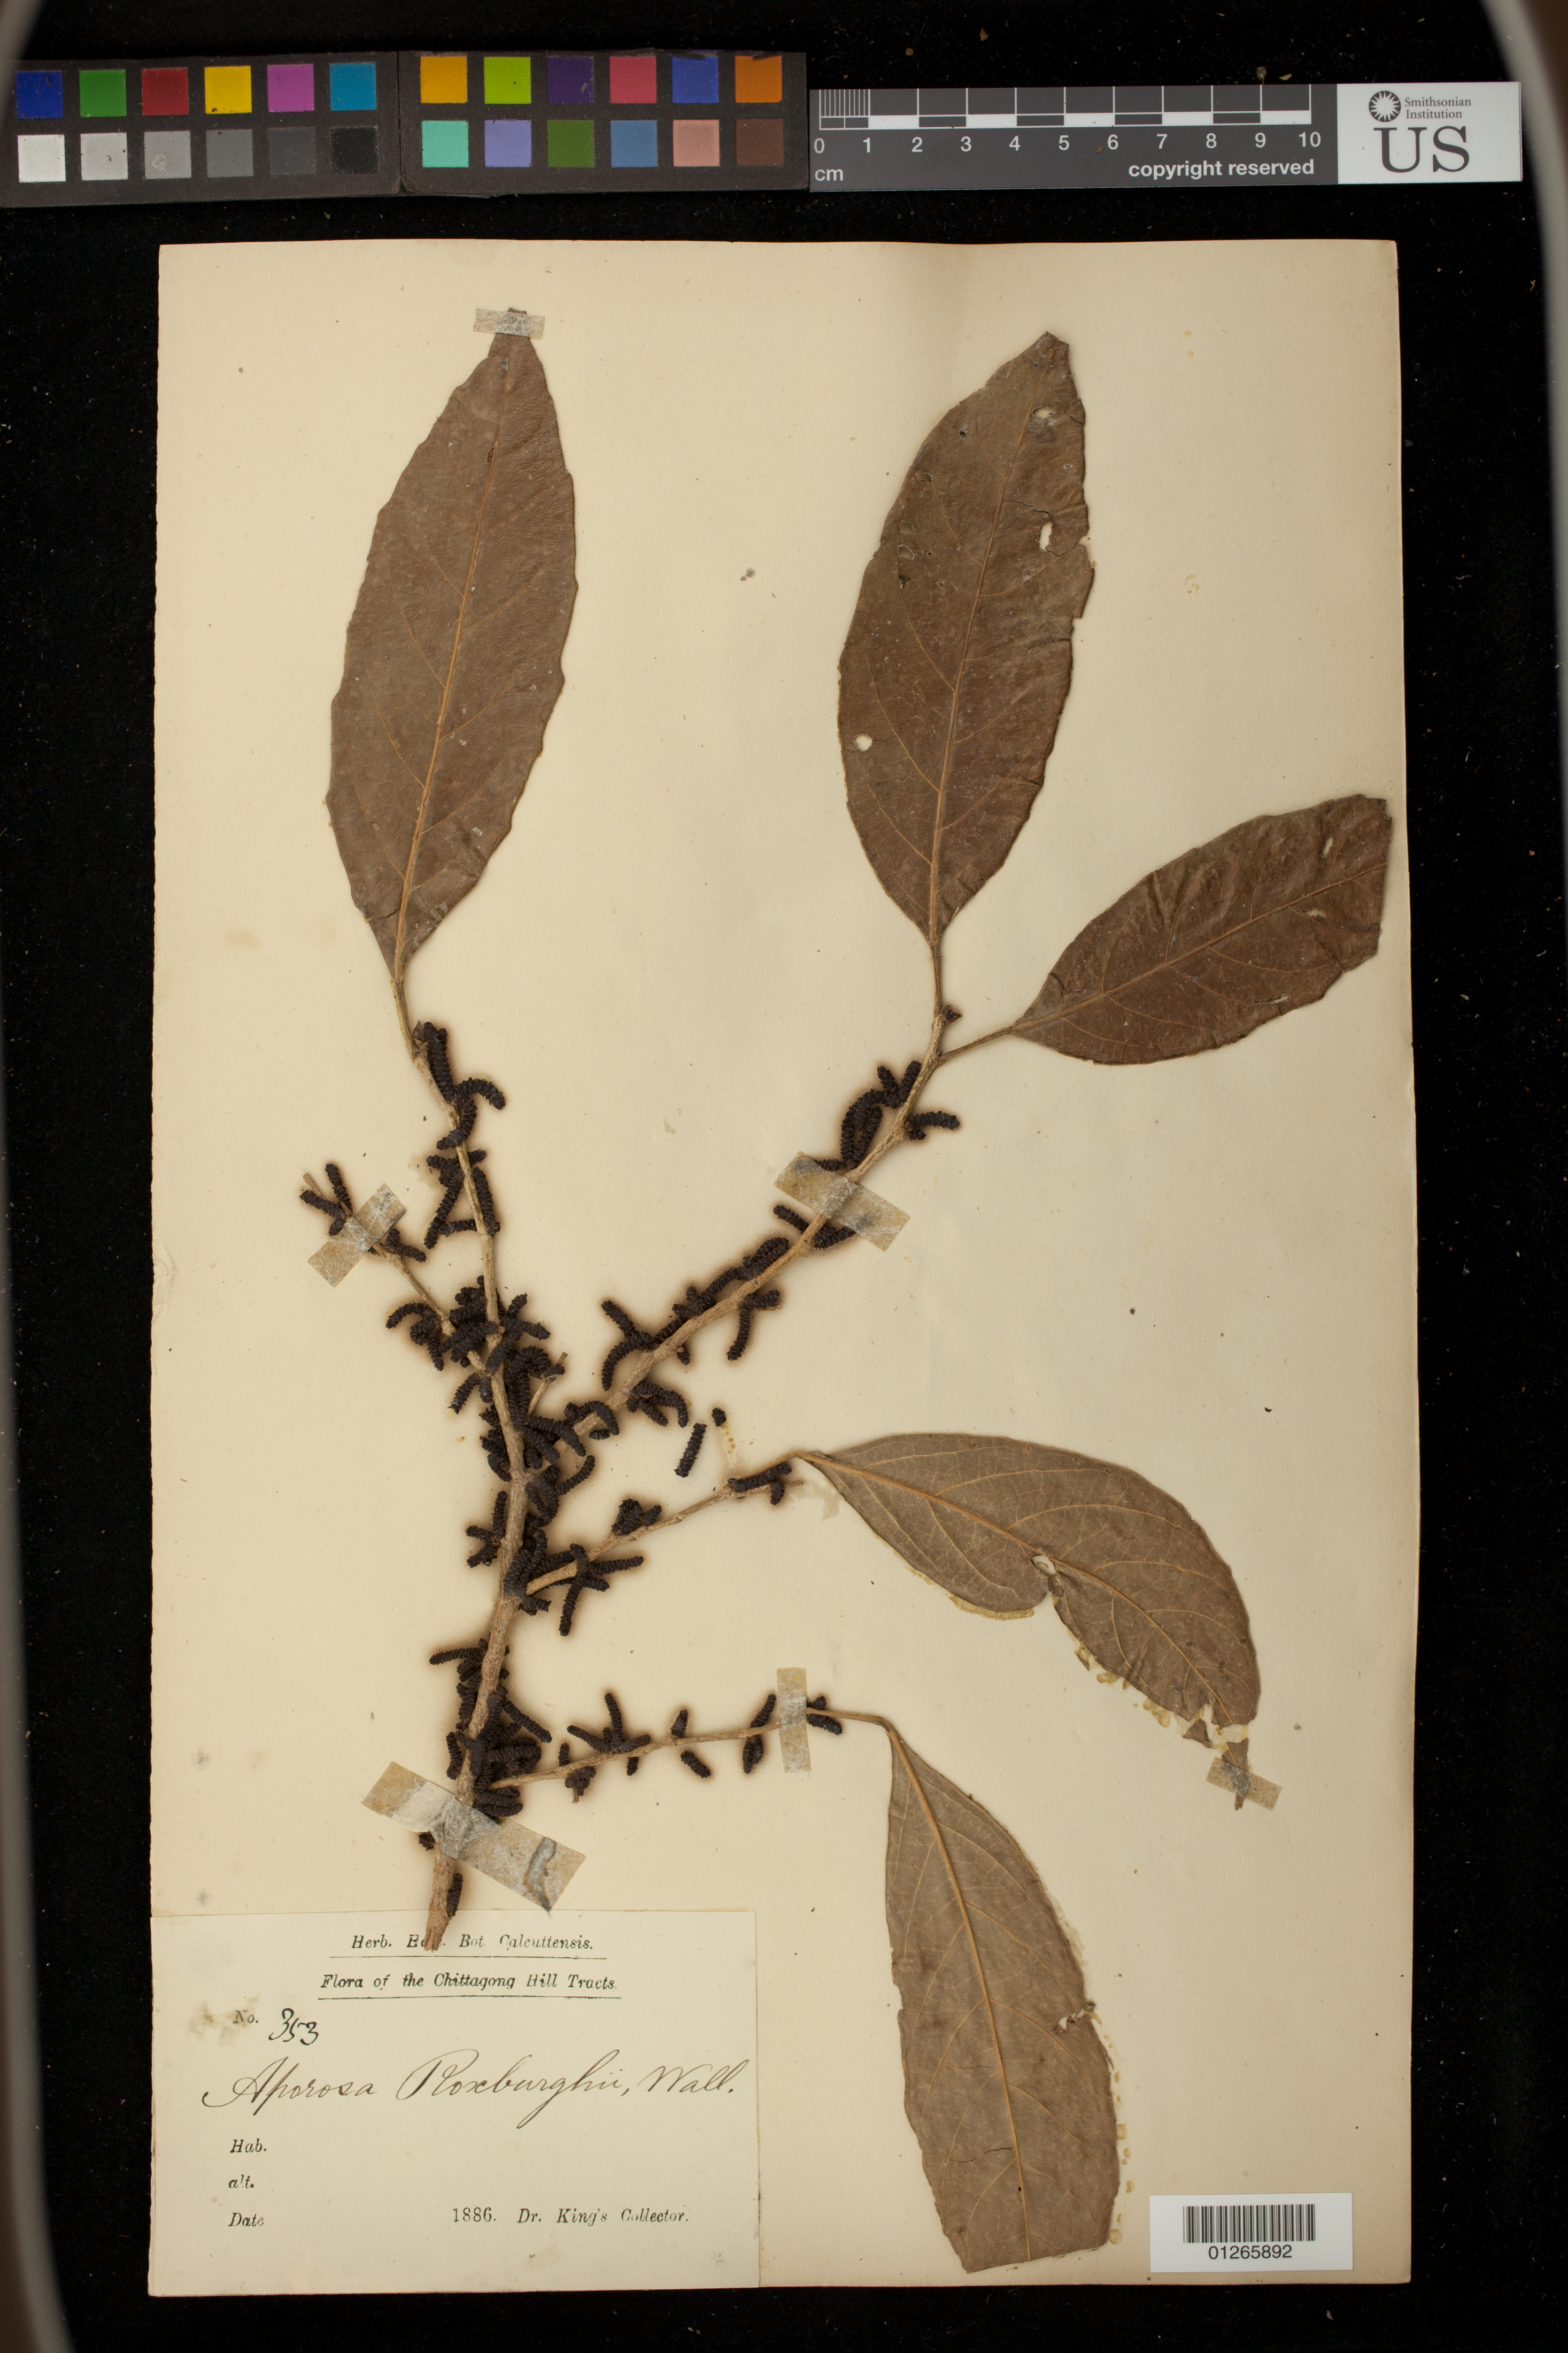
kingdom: Plantae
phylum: Tracheophyta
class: Magnoliopsida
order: Malpighiales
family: Phyllanthaceae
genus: Aporosa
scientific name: Aporosa octandra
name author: (Buch.-Ham. & D. Don) Vickery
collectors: King, --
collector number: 353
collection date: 1886-01-01/1886-12-31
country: Bangladesh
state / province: Chittagong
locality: Chittagong Hill Tracts